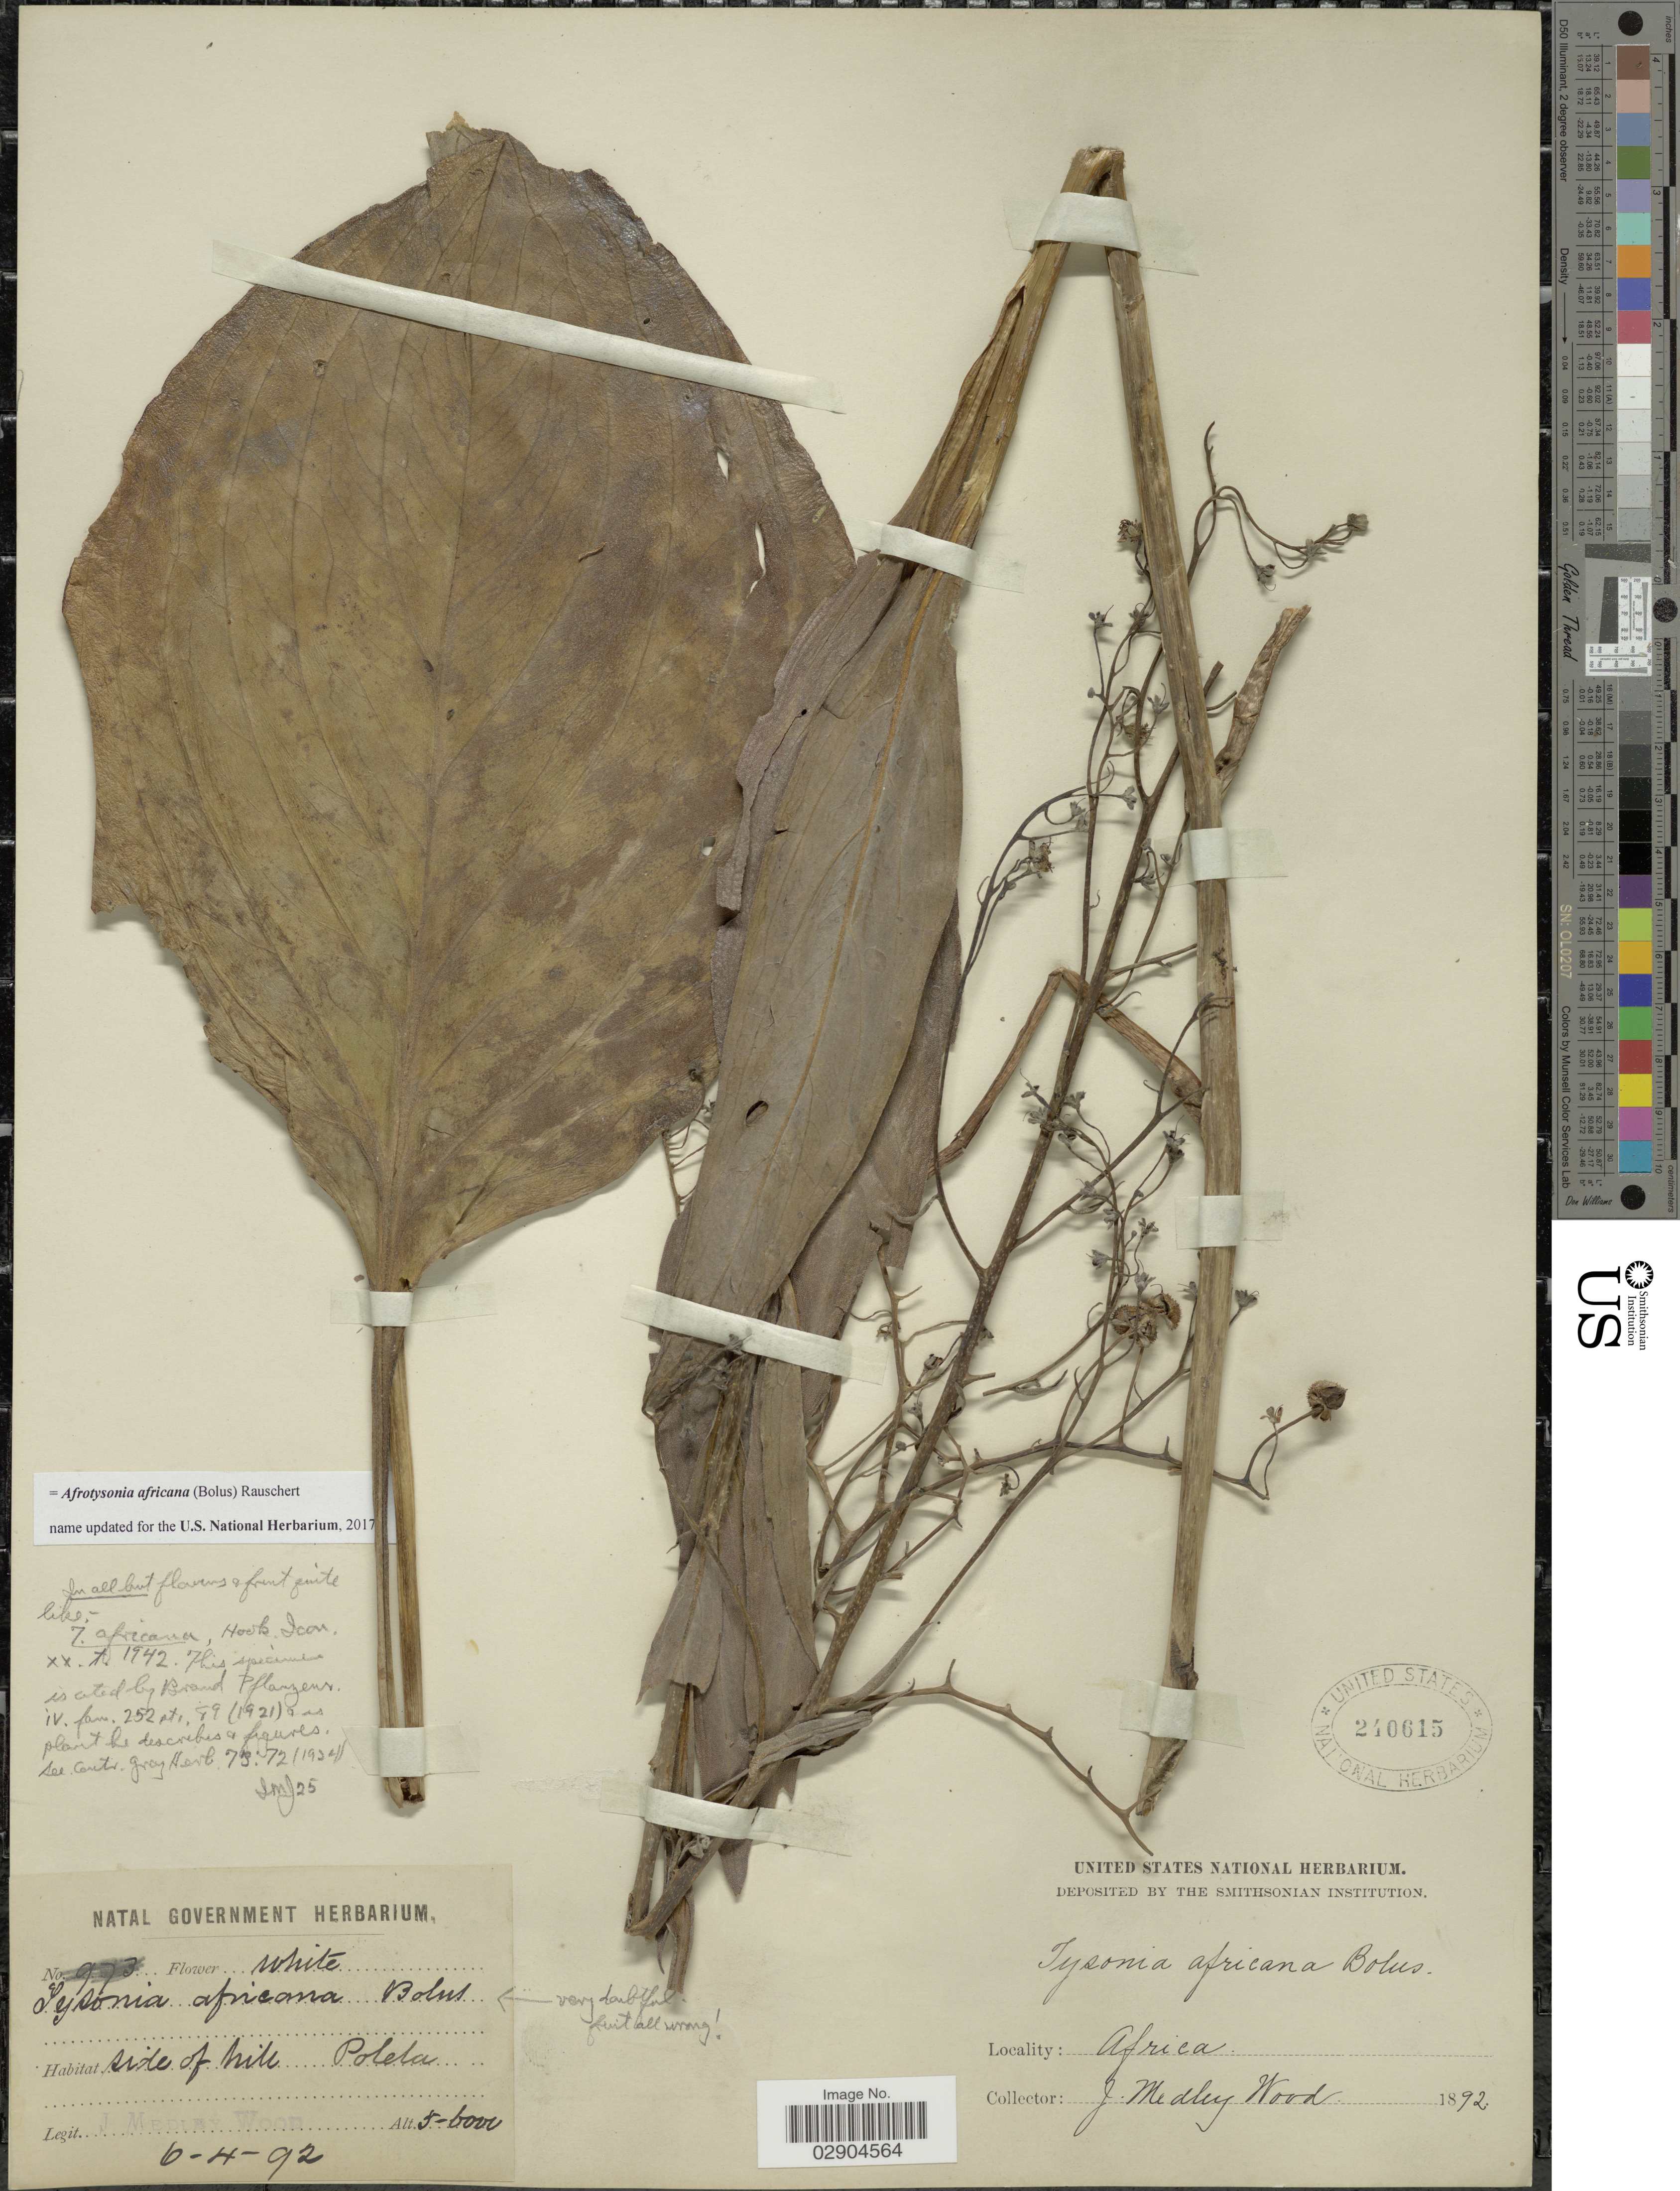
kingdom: Plantae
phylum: Tracheophyta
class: Magnoliopsida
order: Boraginales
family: Boraginaceae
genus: Tysonia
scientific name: Tysonia africana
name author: Bolus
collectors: J. Medley Wood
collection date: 1892-04-06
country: South Africa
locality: Side of hill. Polela.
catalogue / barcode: US 240615